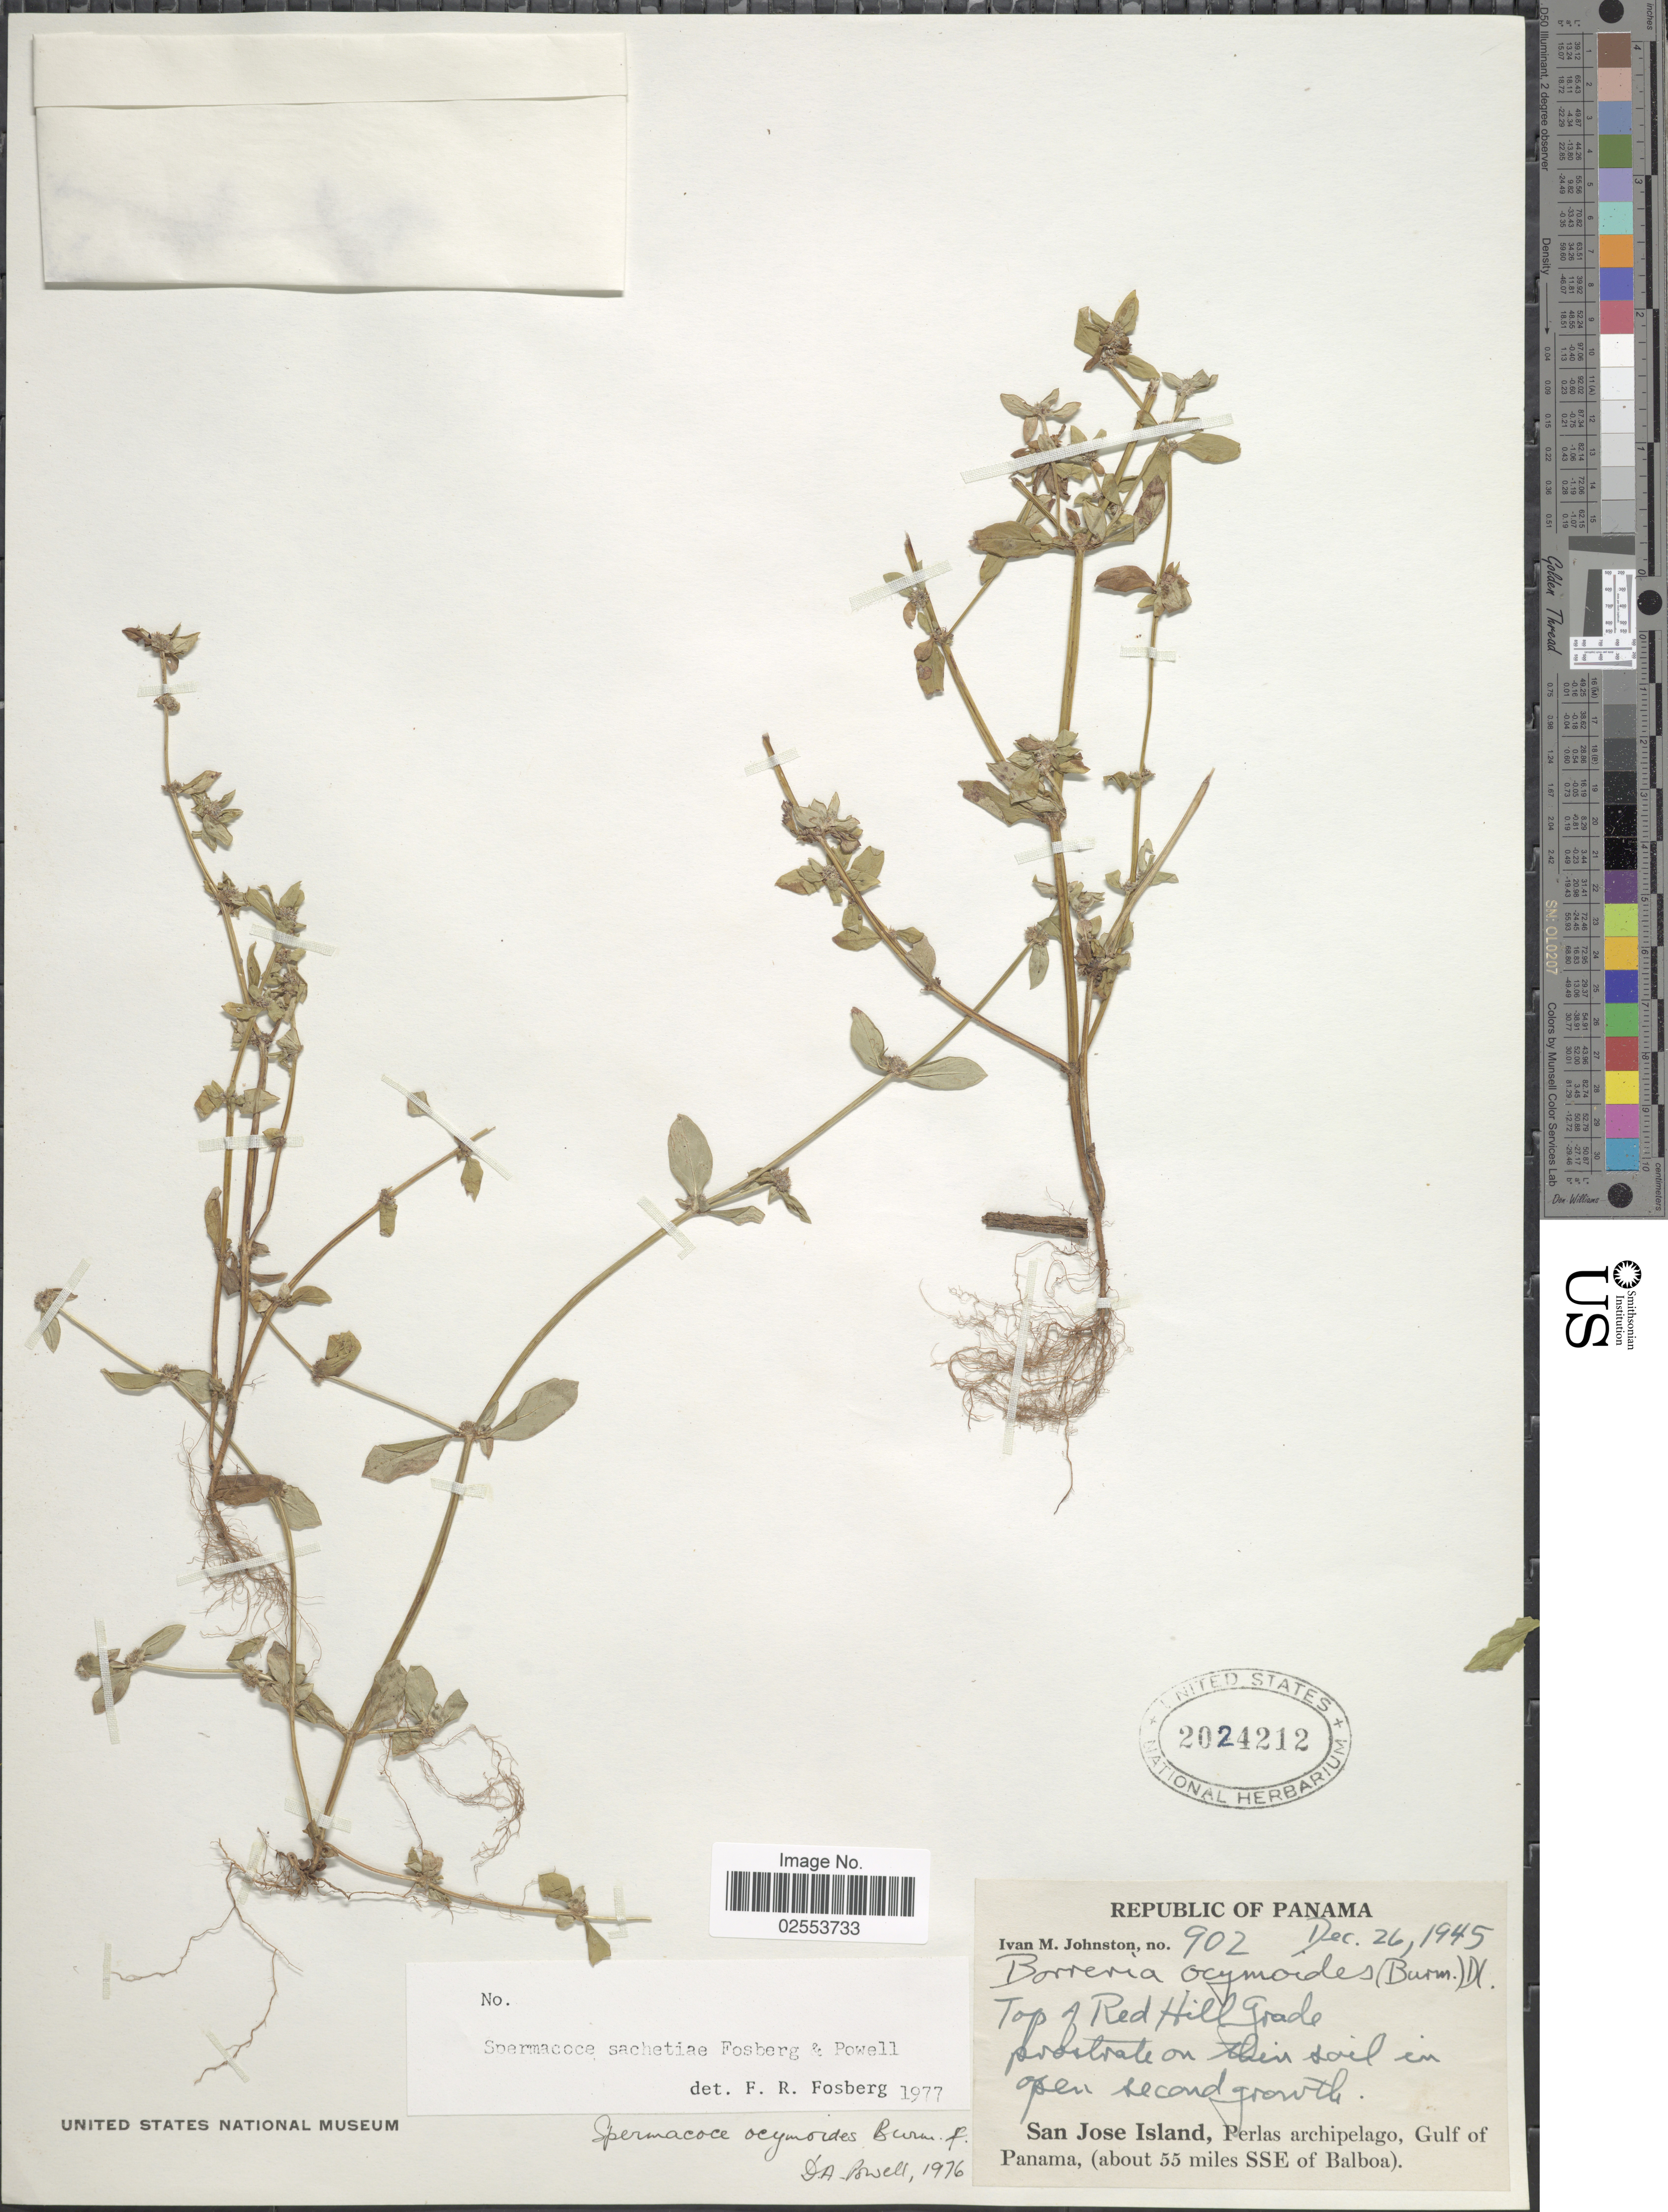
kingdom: Plantae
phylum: Tracheophyta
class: Magnoliopsida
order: Gentianales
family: Rubiaceae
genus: Spermacoce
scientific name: Spermacoce sachetiae Fosberg & D.A. Powell sp. nov. ined.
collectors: I.M. Johnston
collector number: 902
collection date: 1945-12-26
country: Panama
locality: Top of Red Hill Grade, San Jose Island, Perlas archipelago, Gulf of Panama, (about 55 miles SSE of Balboa).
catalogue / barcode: US 2024212